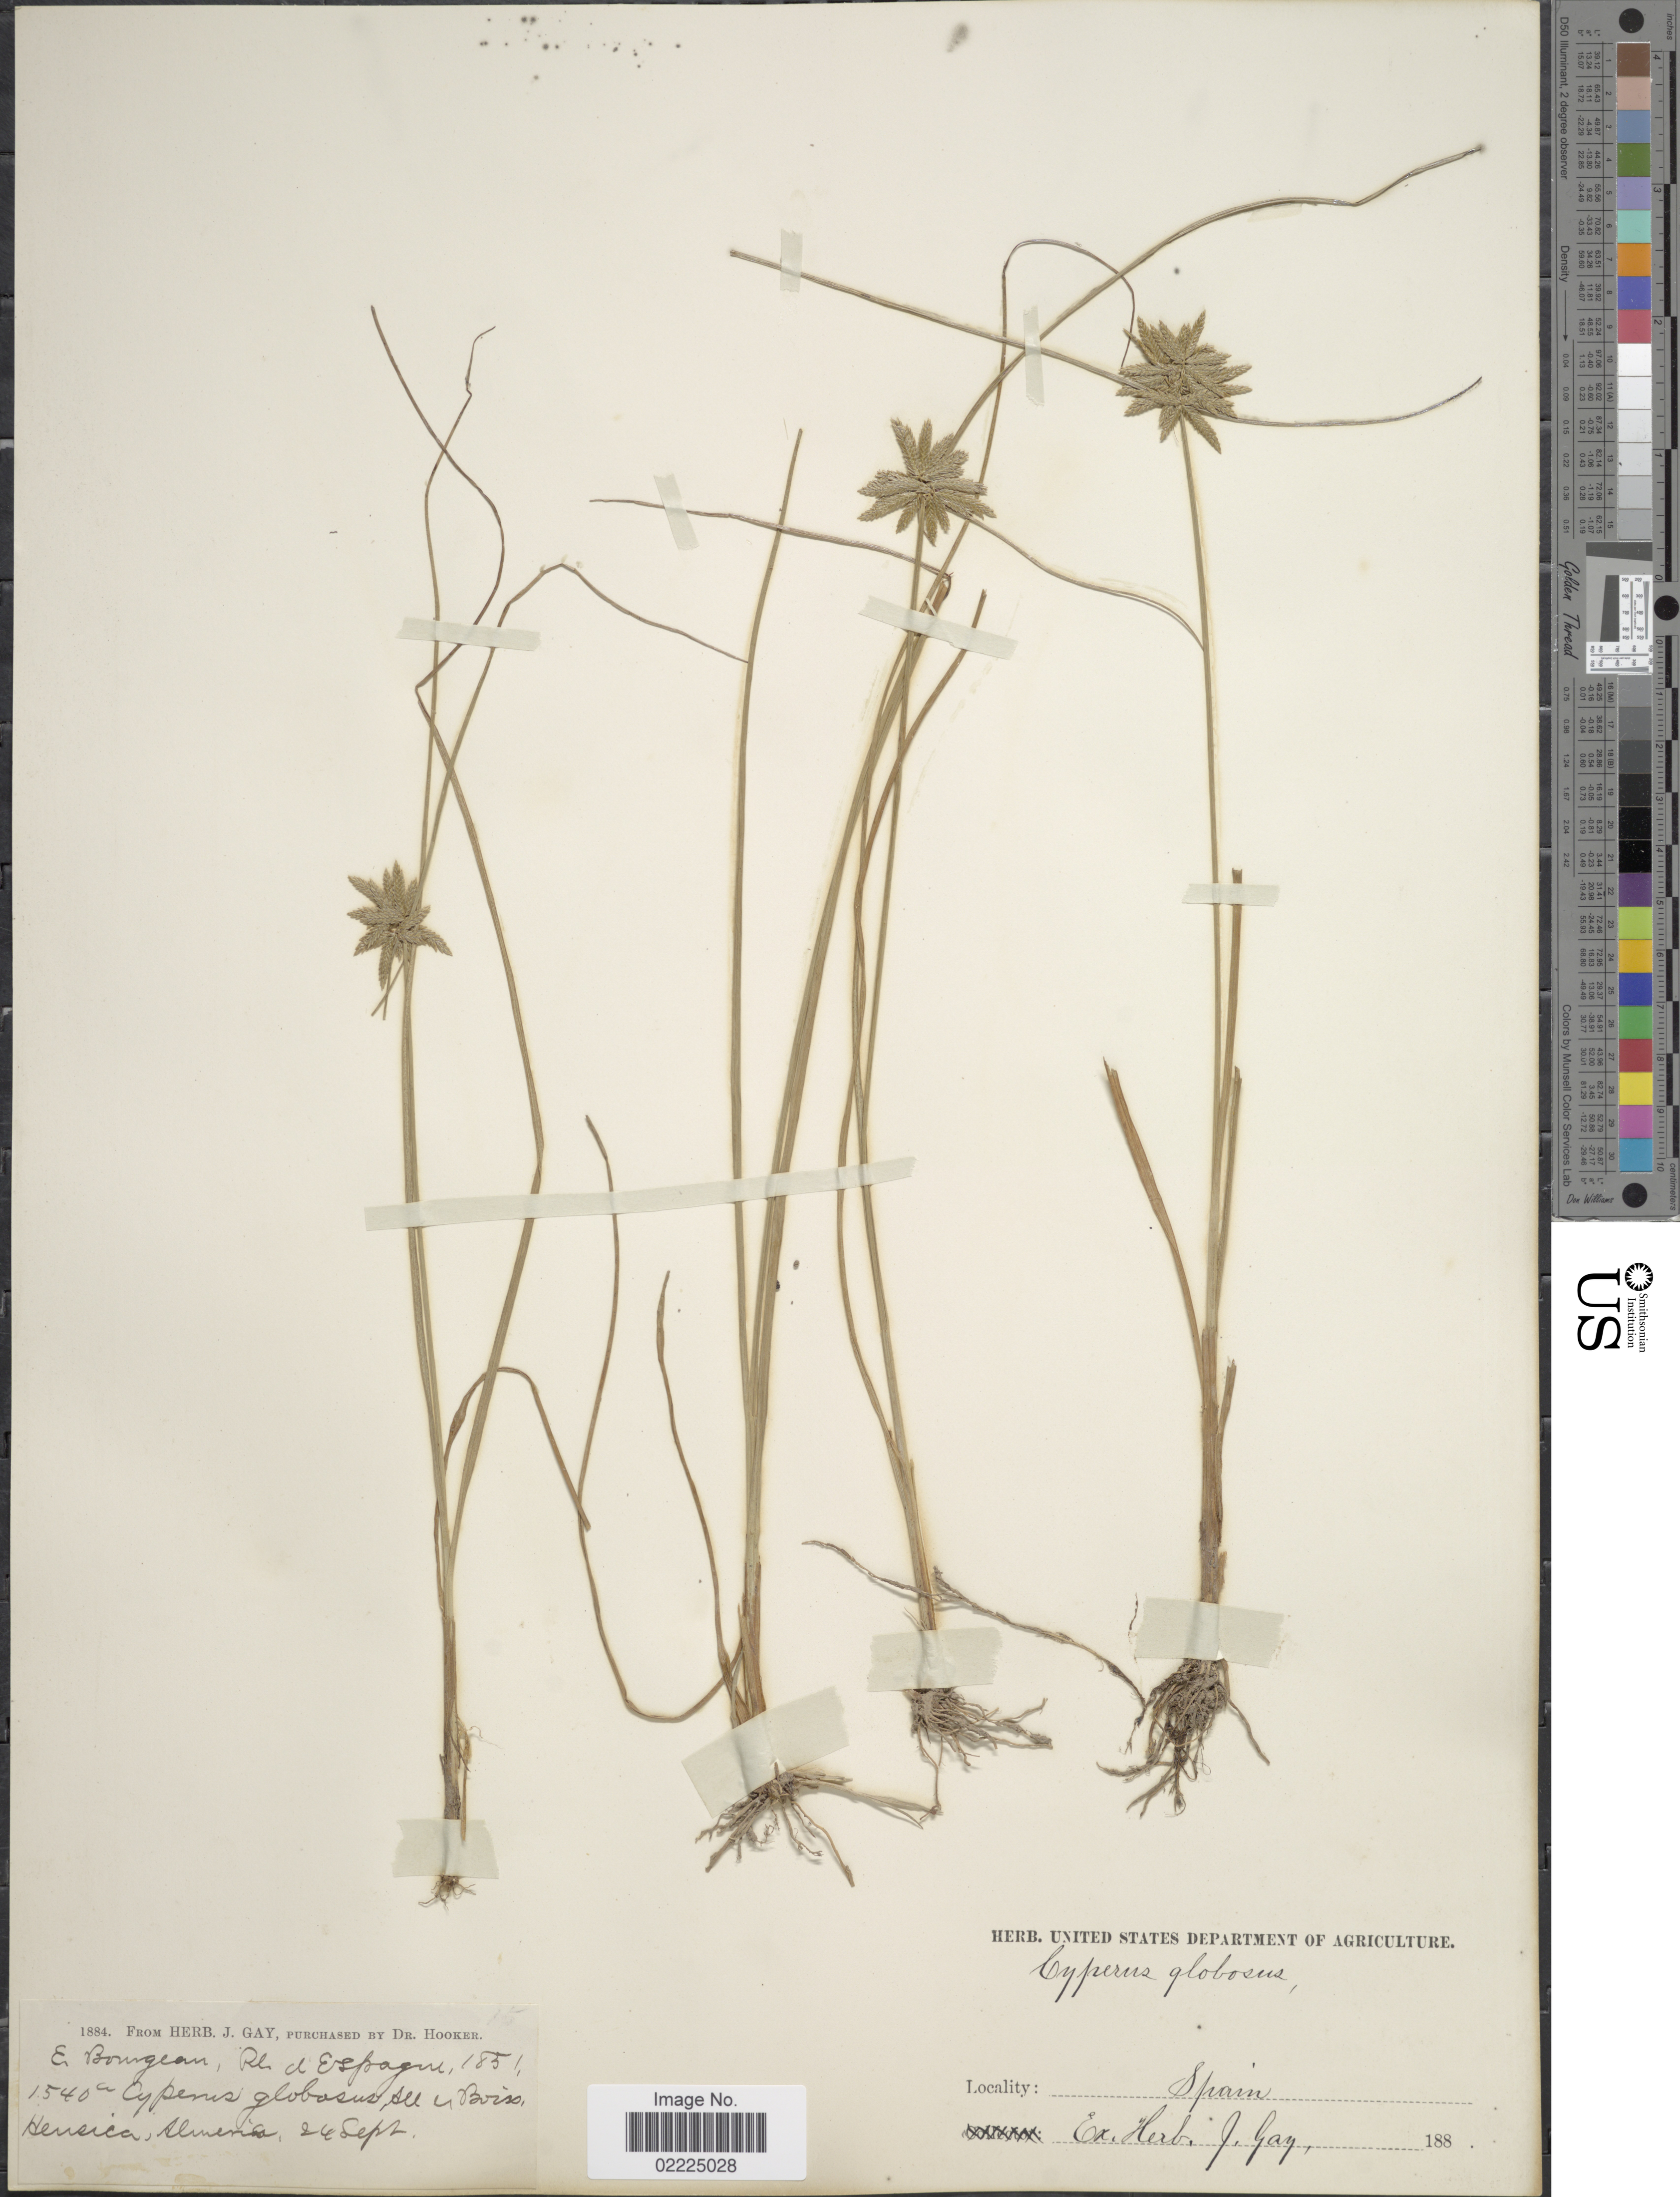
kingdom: Plantae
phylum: Tracheophyta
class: Liliopsida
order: Poales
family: Cyperaceae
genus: Cyperus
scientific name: Cyperus flavidus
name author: Retz.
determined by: Strong, Mark T., (BOT), Smithsonian Institution - National Museum of Natural History (UNITED STATES)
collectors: E. Bourgeau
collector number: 1540a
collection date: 1851-09-24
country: Spain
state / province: Andalucia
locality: Hensica, Almeria